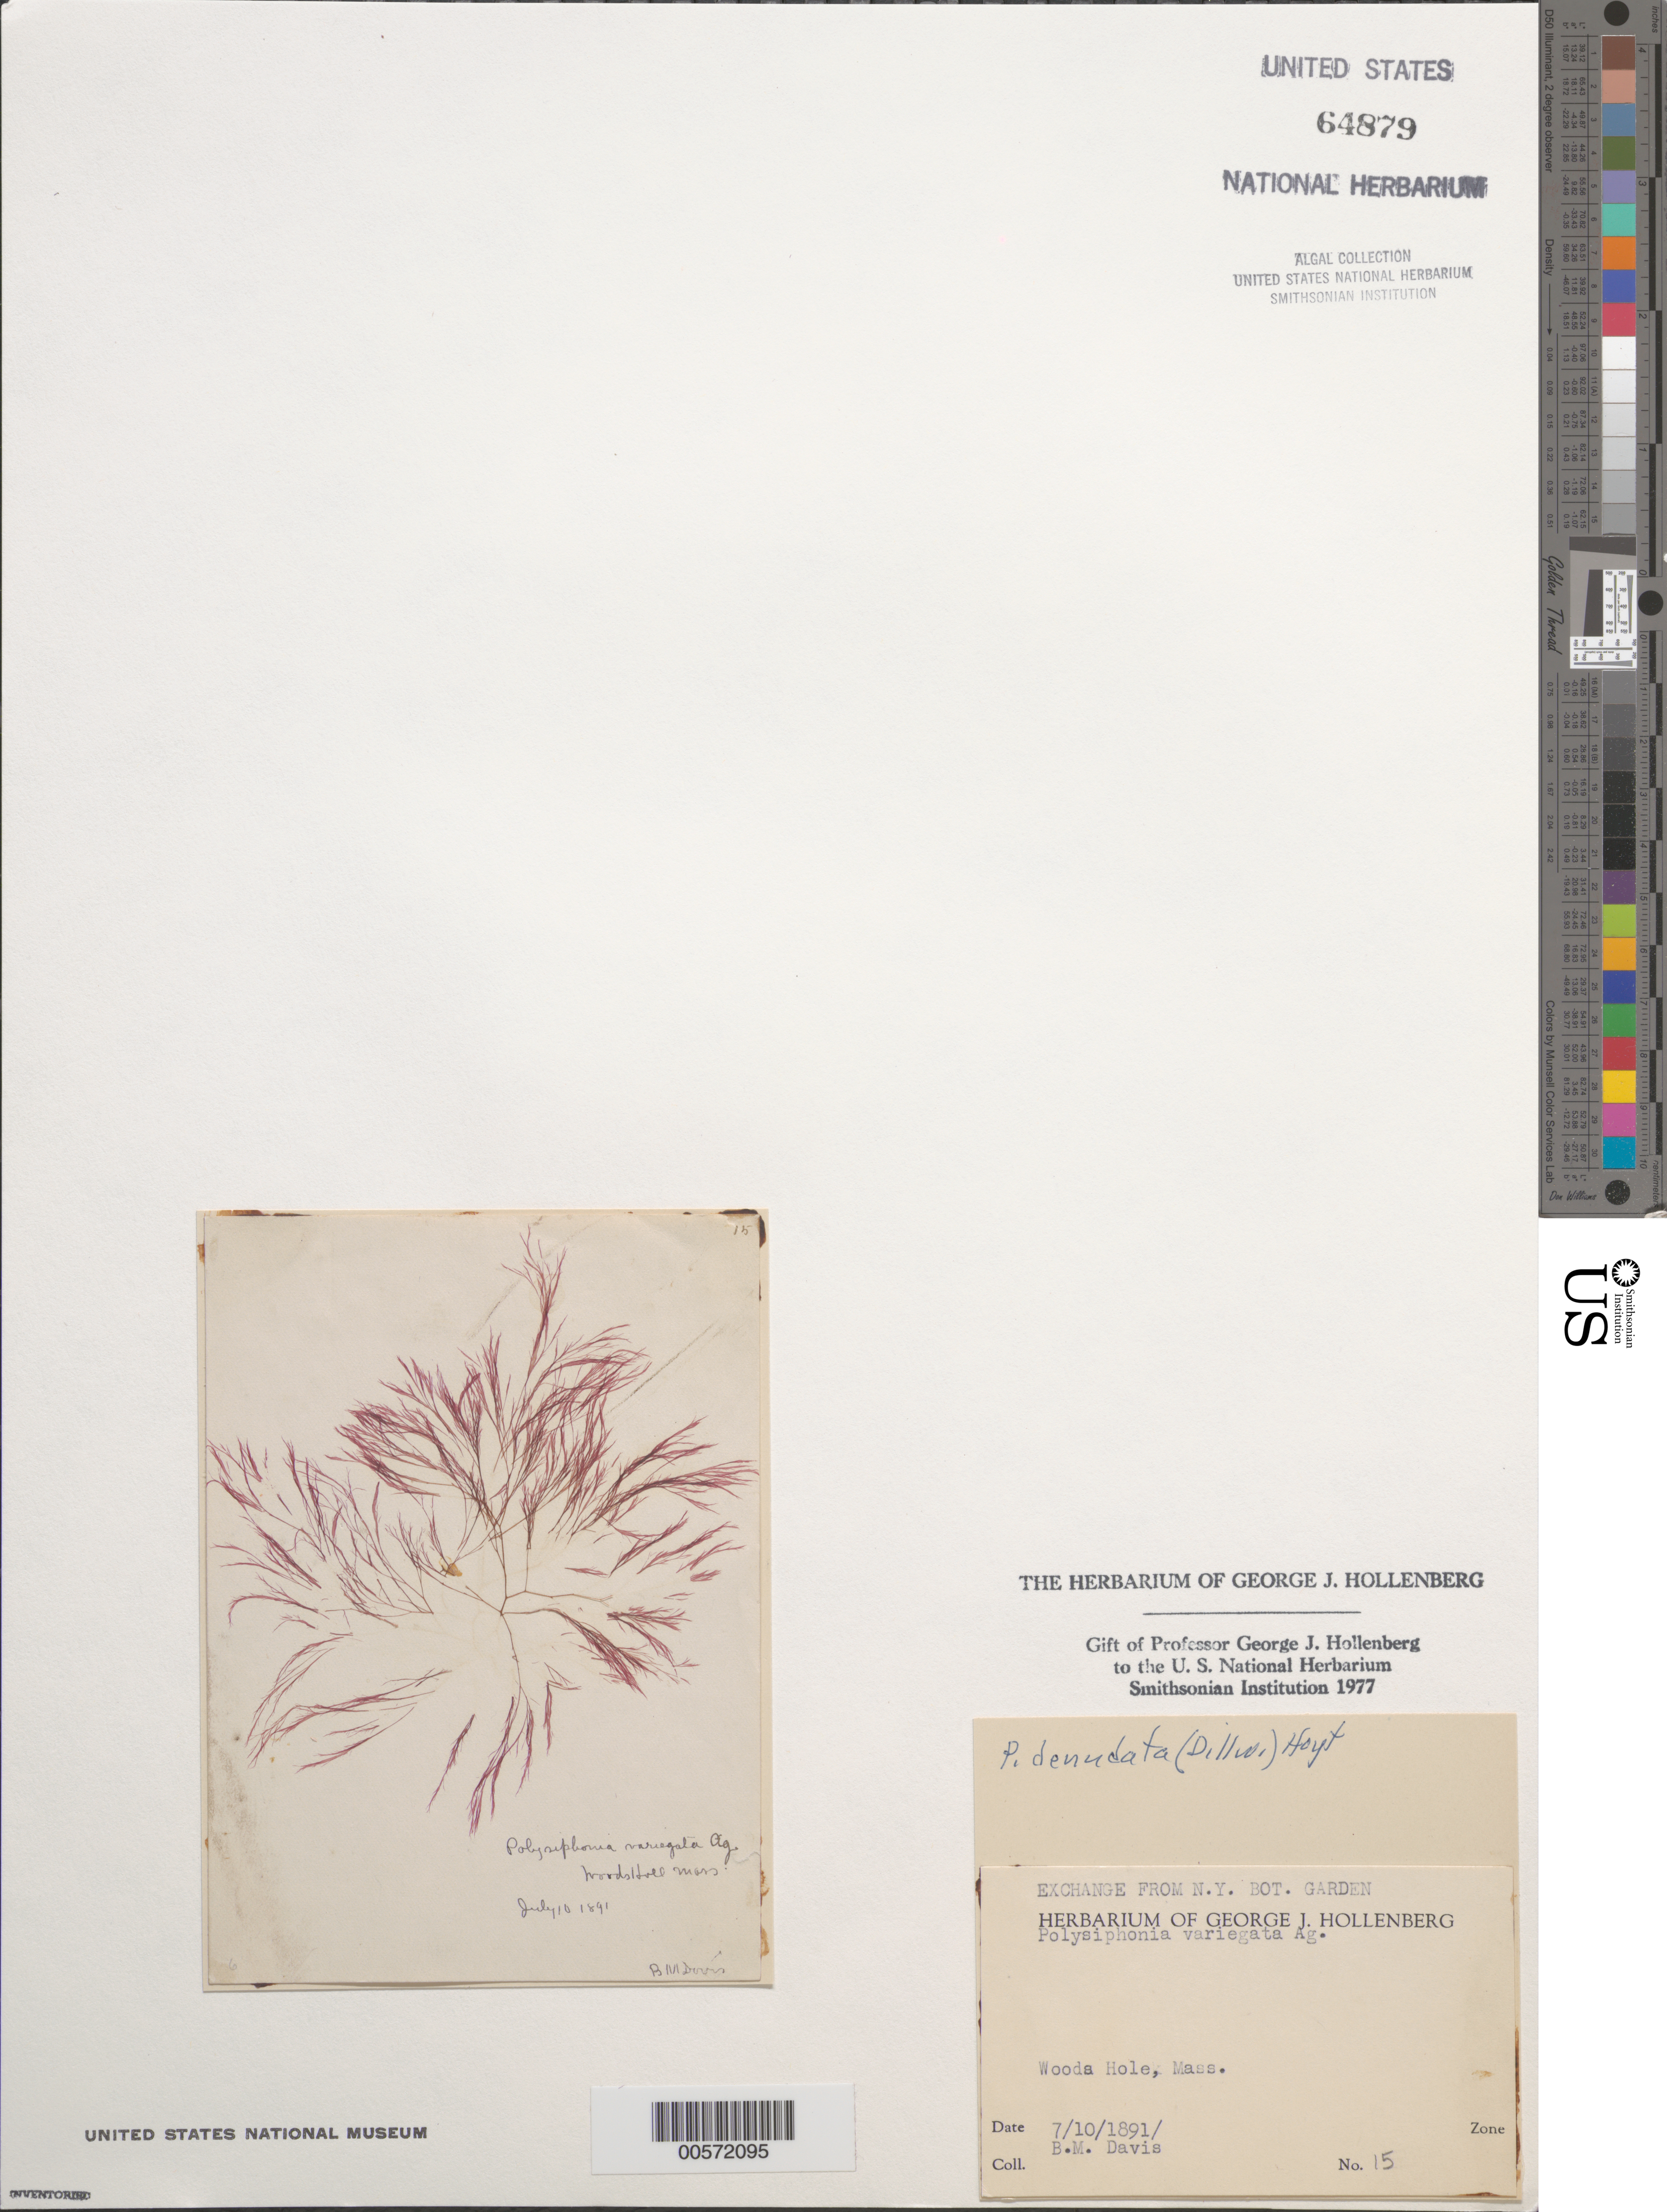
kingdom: Plantae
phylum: Rhodophyta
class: Florideophyceae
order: Ceramiales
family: Rhodomelaceae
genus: Carradoriella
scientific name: Carradoriella denudata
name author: (Dillwyn) Savoie & G.W. Saunders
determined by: Algae name updating Project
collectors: B. Davis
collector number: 15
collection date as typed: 10 Jul 1891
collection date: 1891-07-10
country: United States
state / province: Massachusetts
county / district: Barnstable County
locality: Woods Hole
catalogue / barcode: US 64879